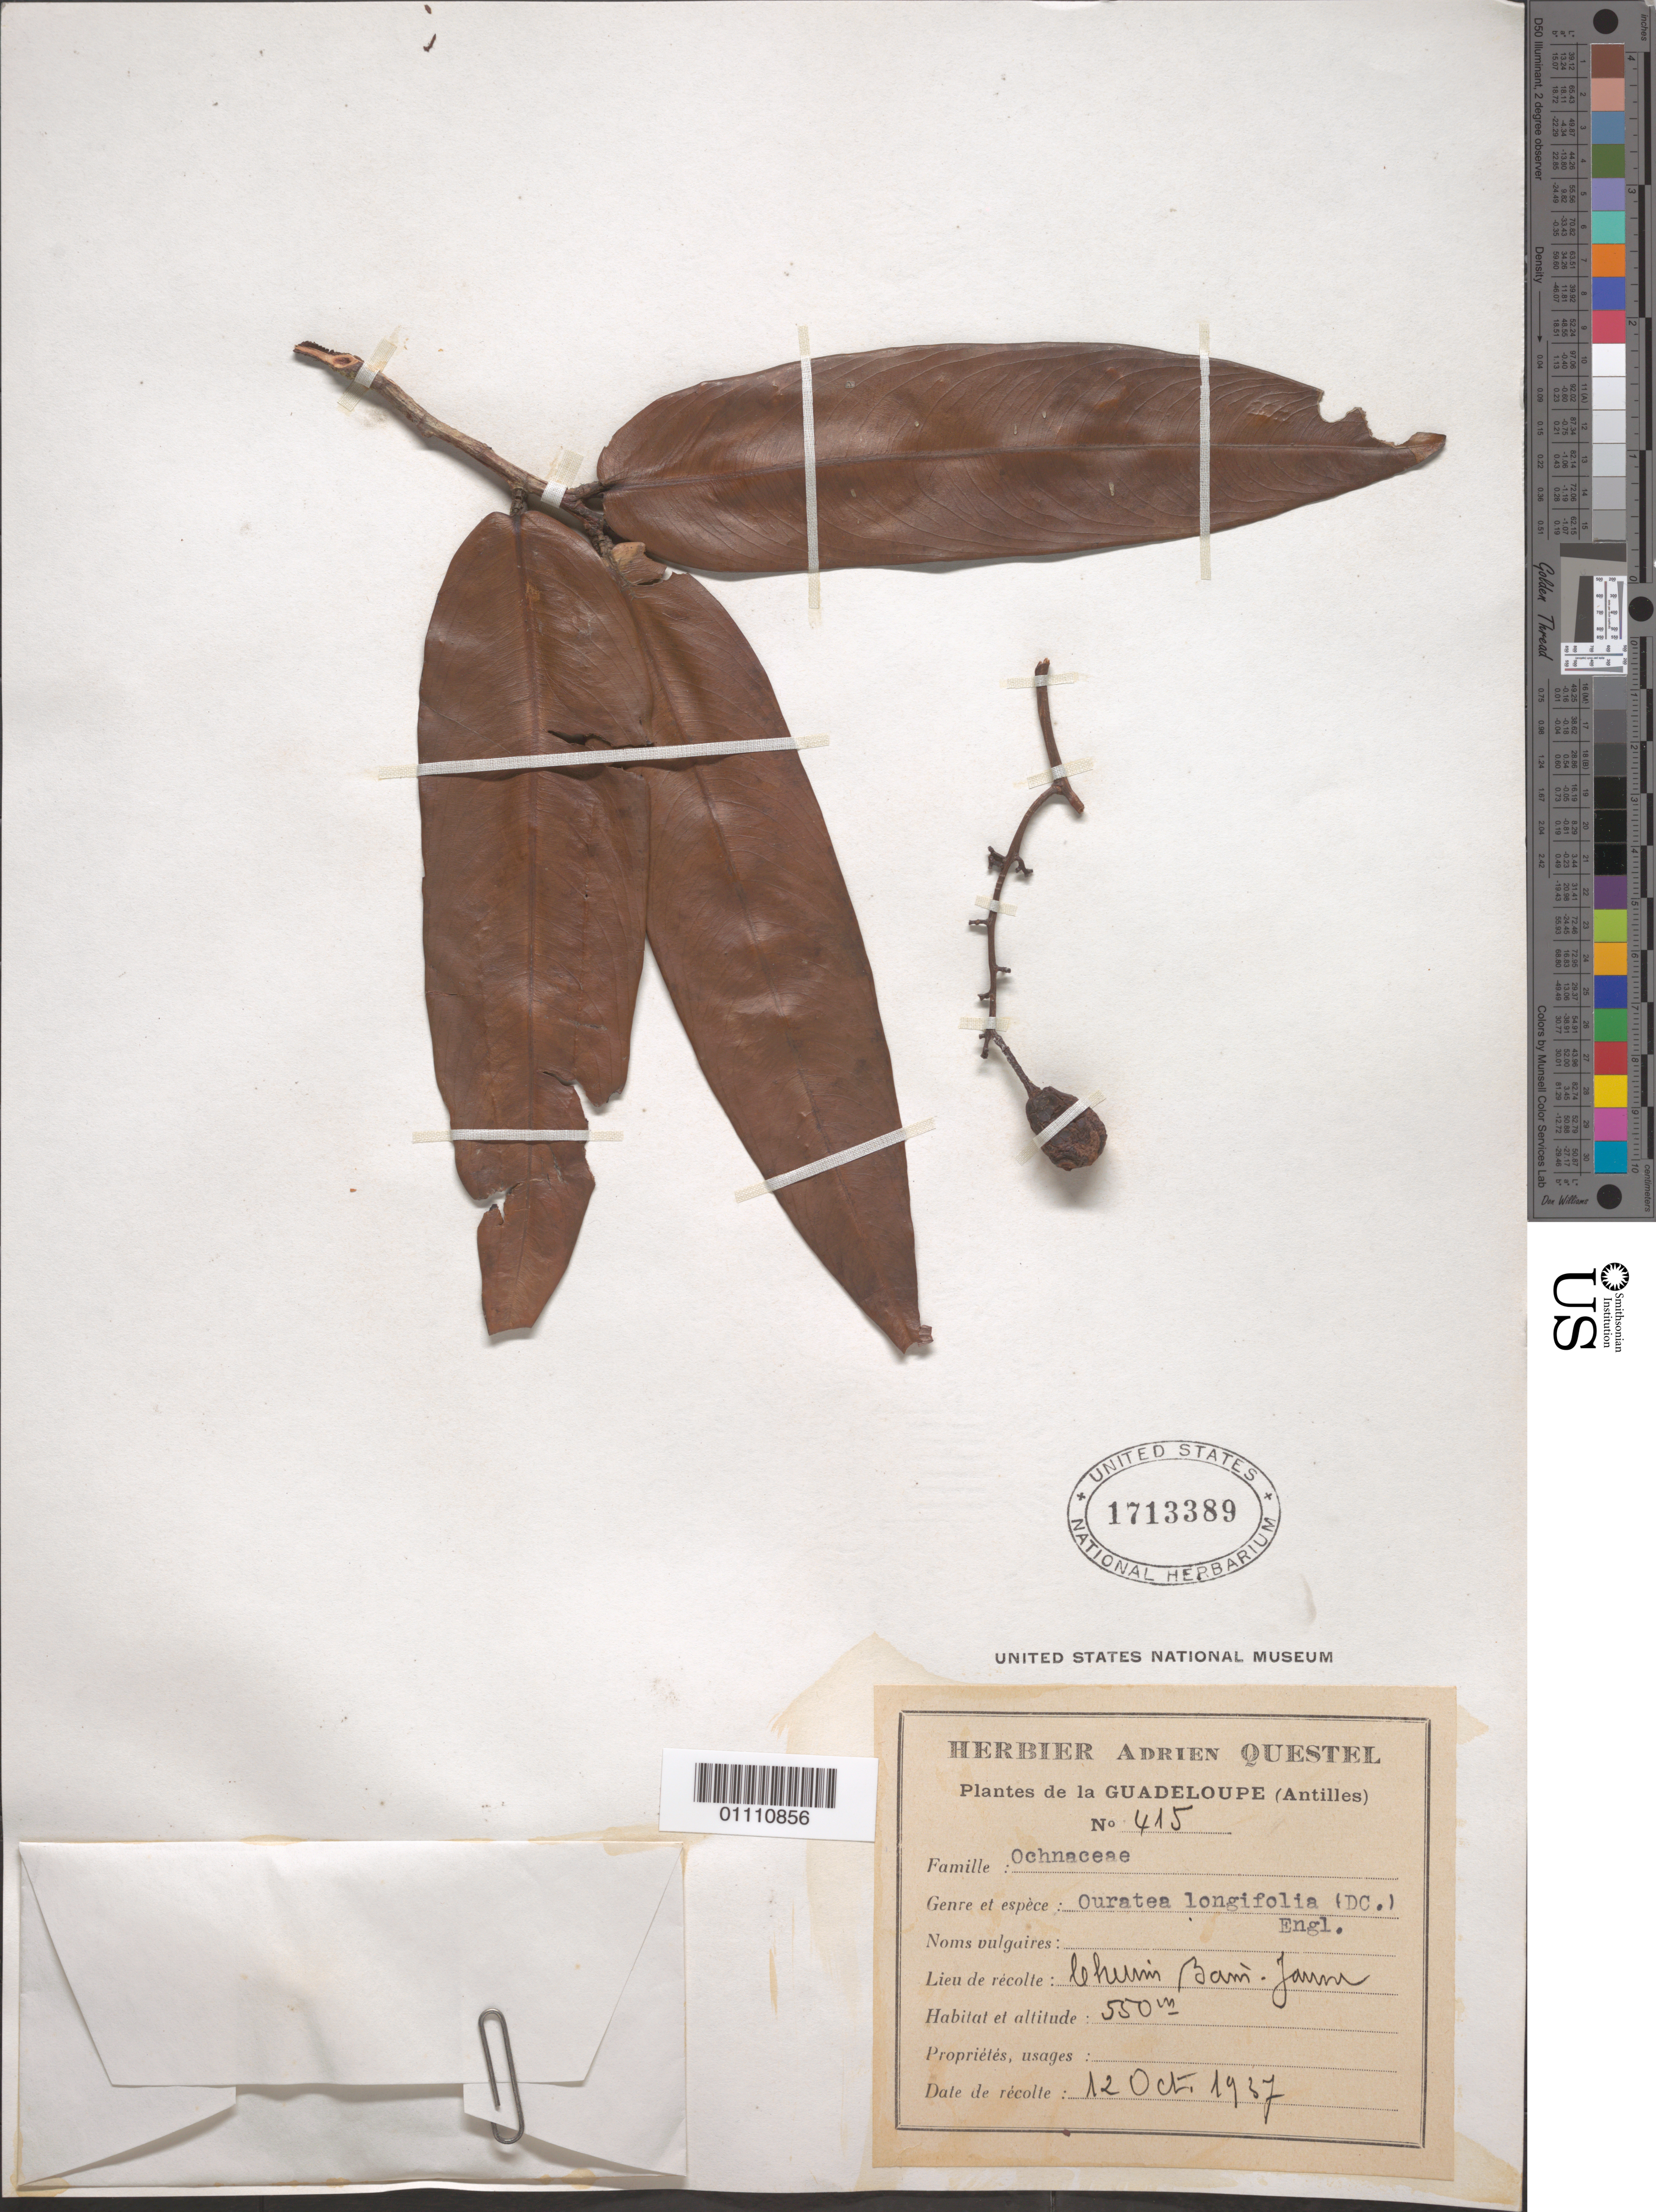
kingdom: Plantae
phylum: Tracheophyta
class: Magnoliopsida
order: Malpighiales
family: Ochnaceae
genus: Ouratea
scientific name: Ouratea longifolia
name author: (Lam.) Engl.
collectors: A. Questel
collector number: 415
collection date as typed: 12 Oct 1937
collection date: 1937-10-12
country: Guadeloupe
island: Basse Terre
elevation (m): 550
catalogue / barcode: US 1713389